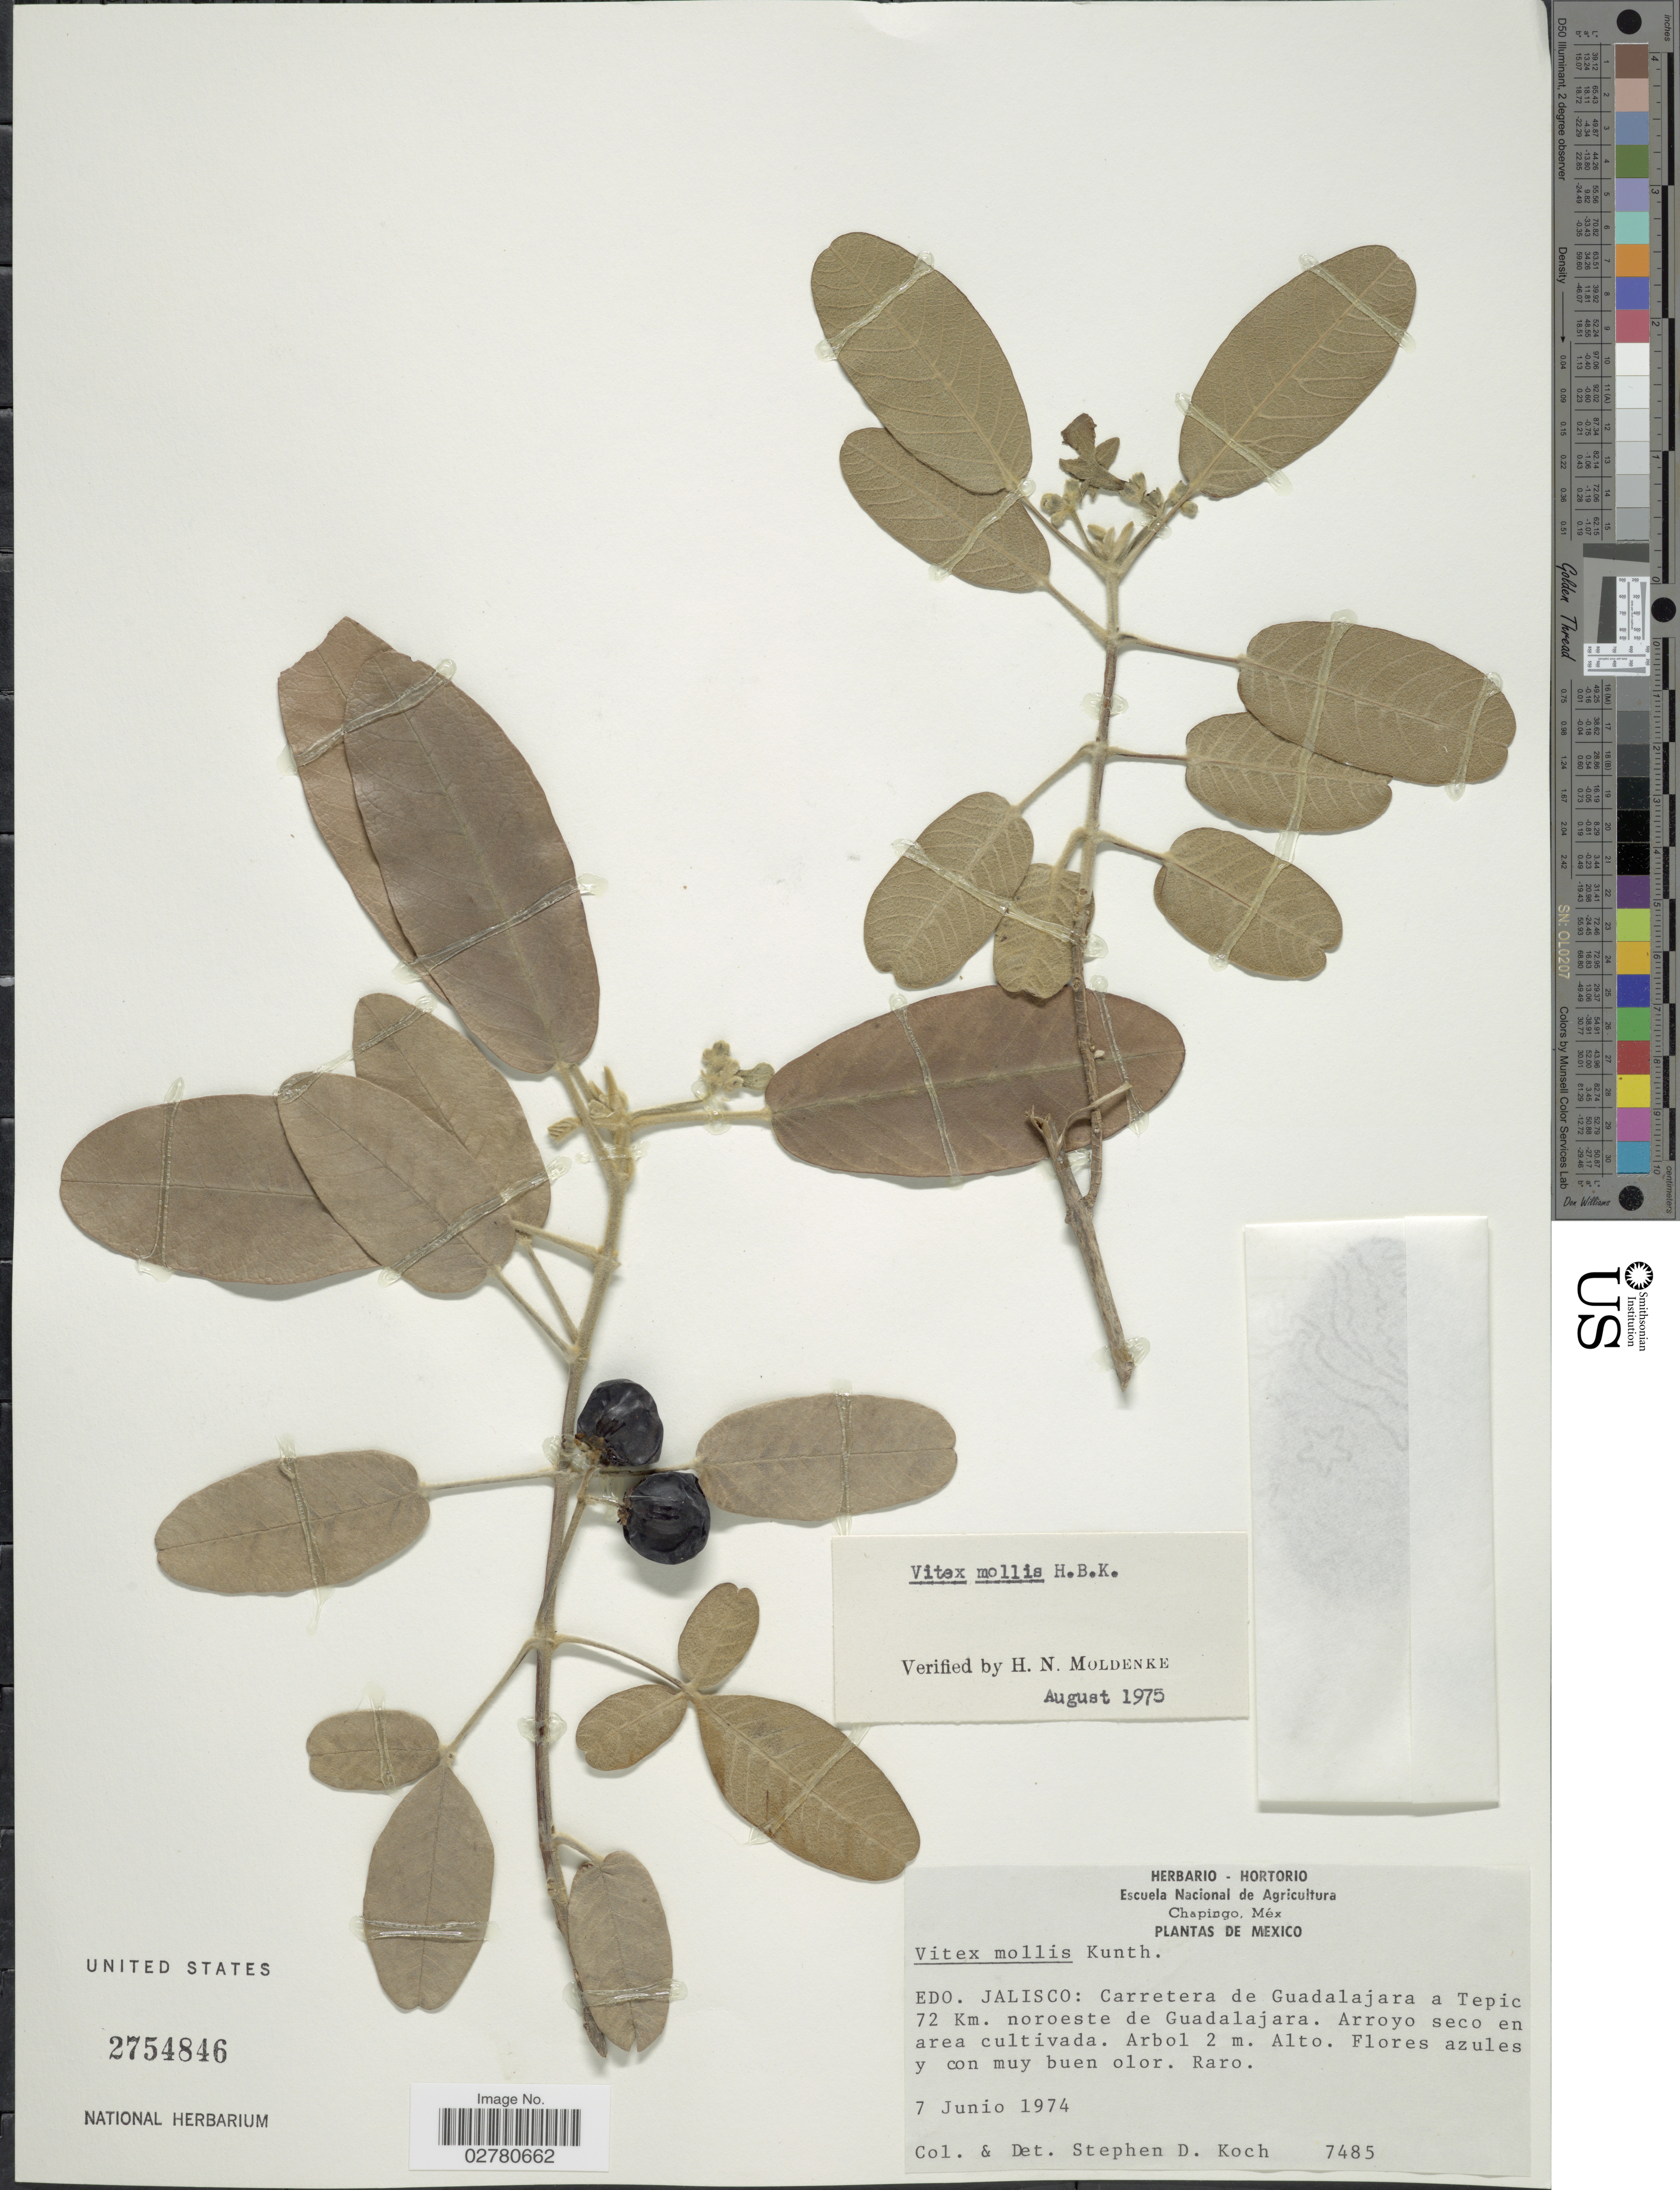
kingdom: Plantae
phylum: Tracheophyta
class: Magnoliopsida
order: Lamiales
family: Lamiaceae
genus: Vitex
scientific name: Vitex mollis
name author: Kunth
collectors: S. D. Koch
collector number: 7485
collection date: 1974-06-07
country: Mexico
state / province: Jalisco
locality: Carretera de Guadalajara a Tepic 72 Km. noroeste de Guadalajara.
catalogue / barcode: US 2754846